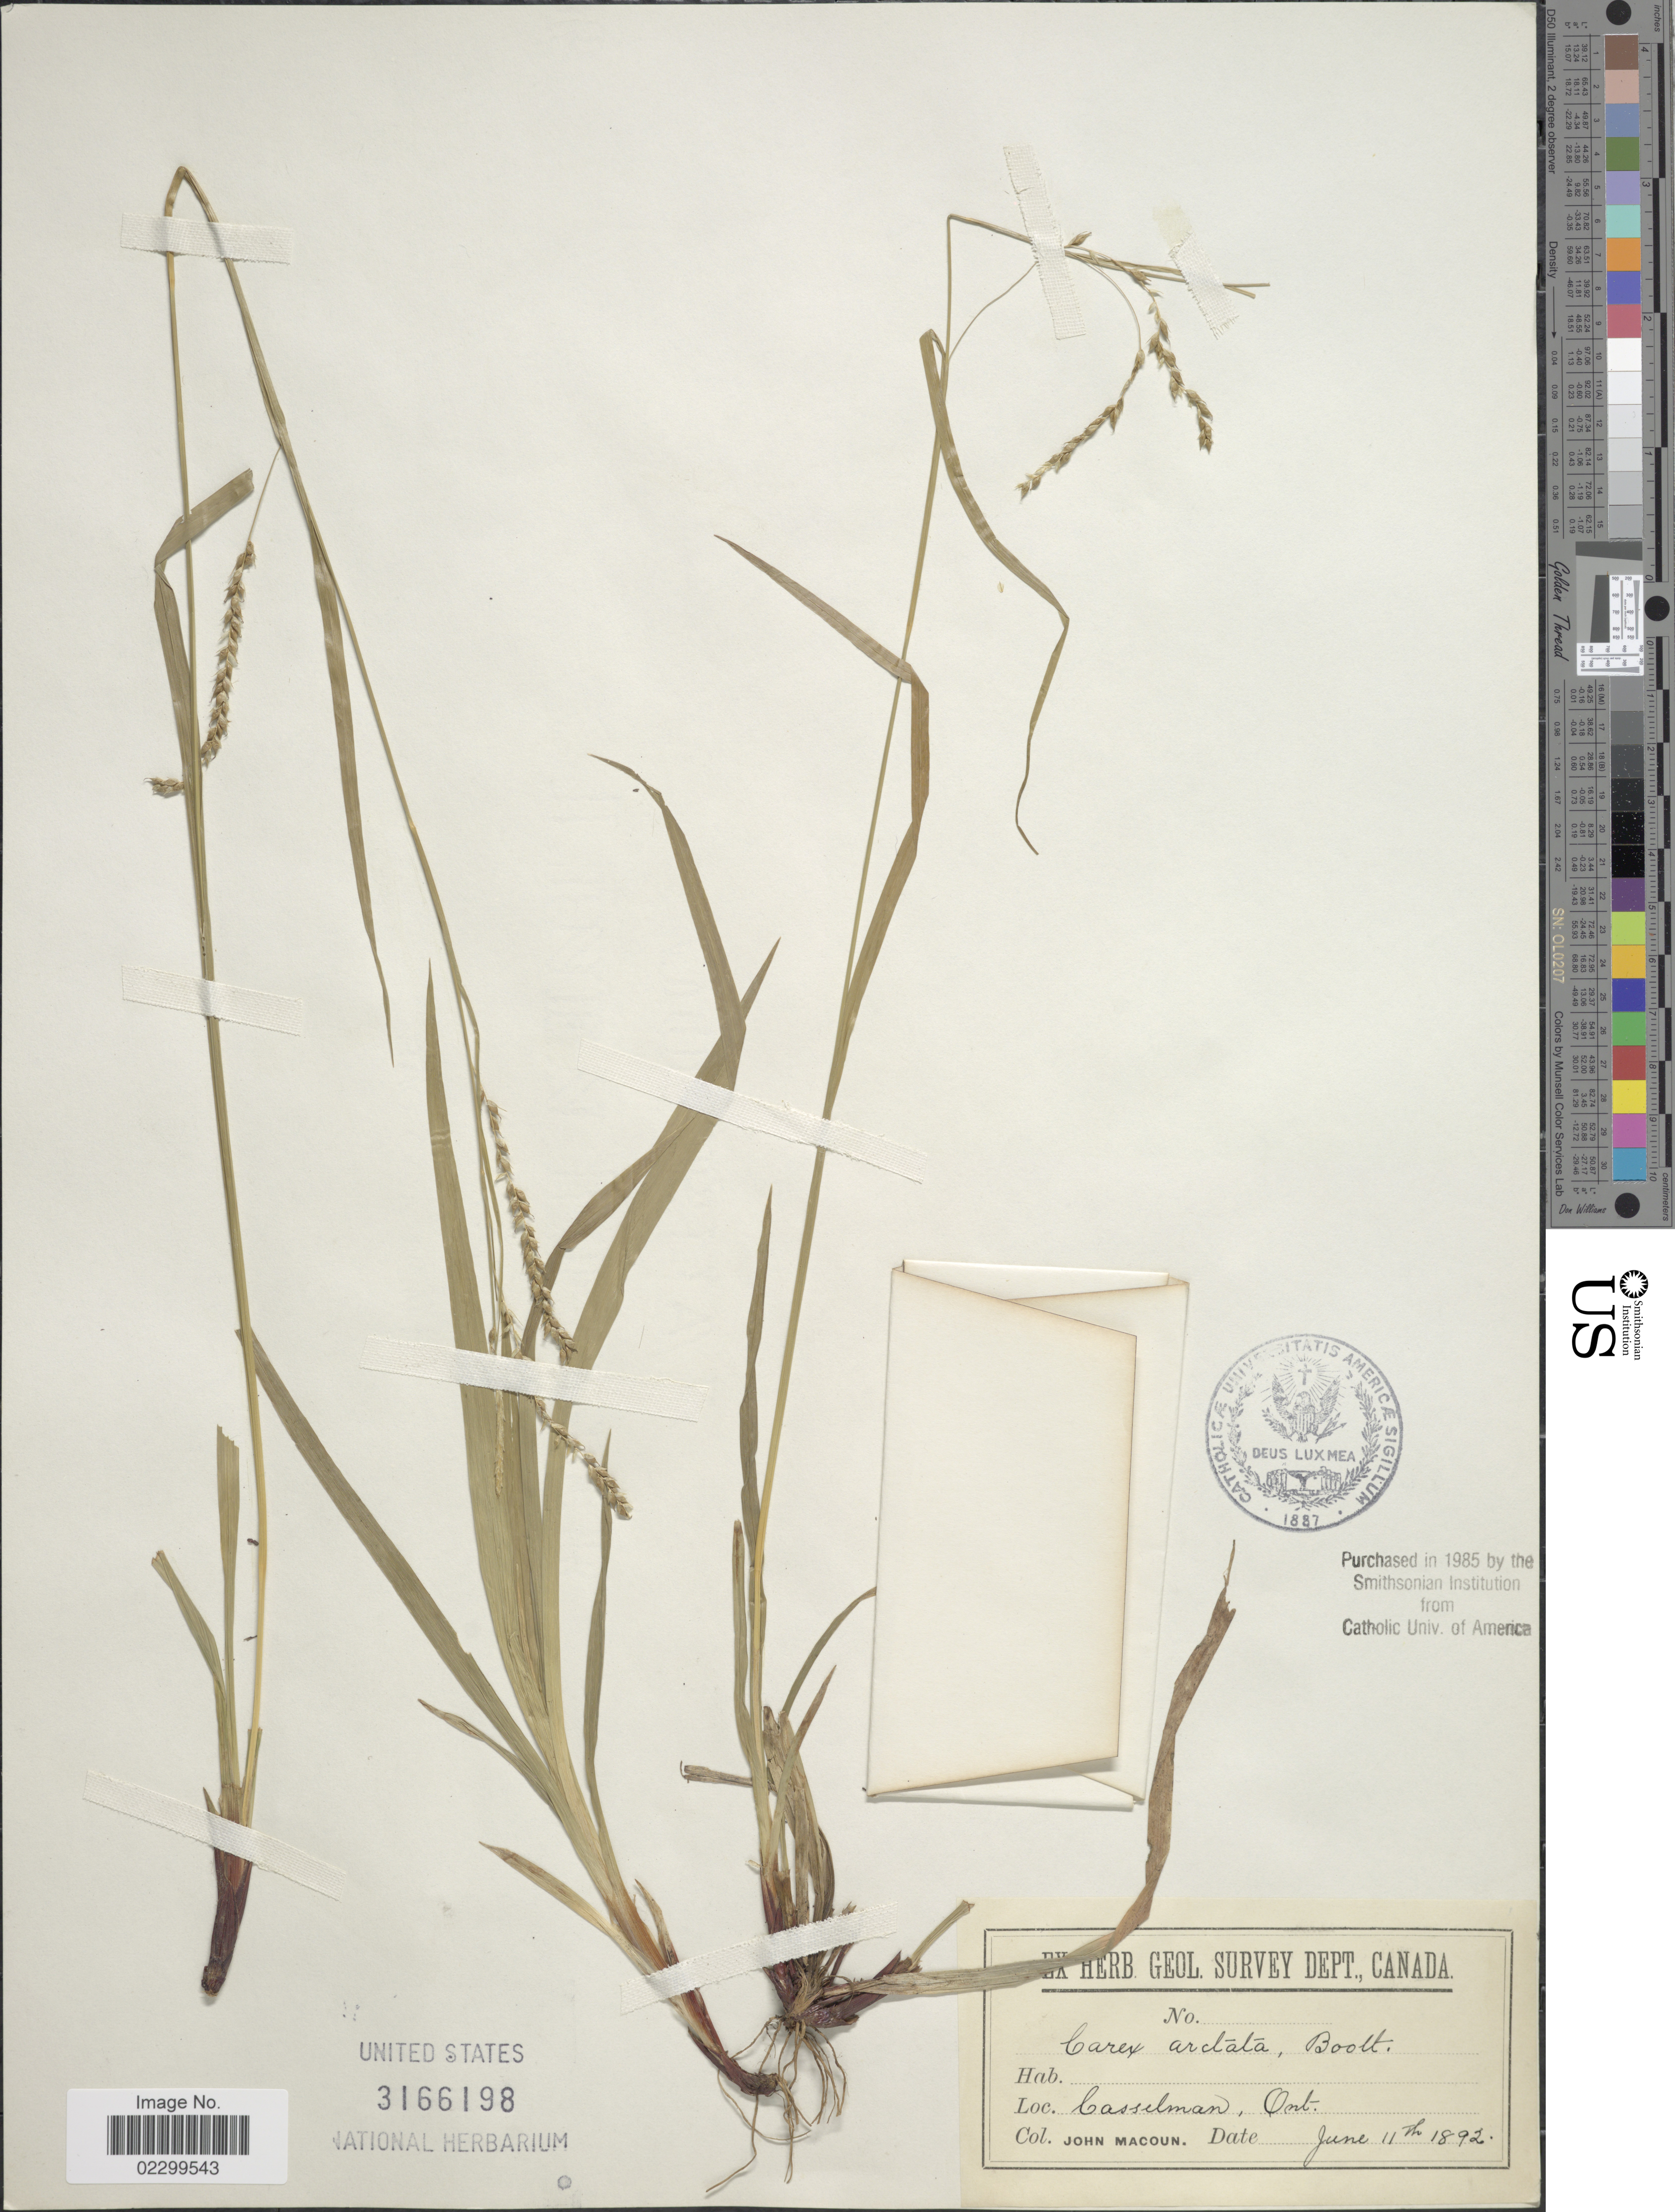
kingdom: Plantae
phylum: Tracheophyta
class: Liliopsida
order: Poales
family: Cyperaceae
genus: Carex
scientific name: Carex arctata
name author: Boott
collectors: J. Macoun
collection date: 1892-06-11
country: Canada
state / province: Ontario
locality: Casselman.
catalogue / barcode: US 3166198